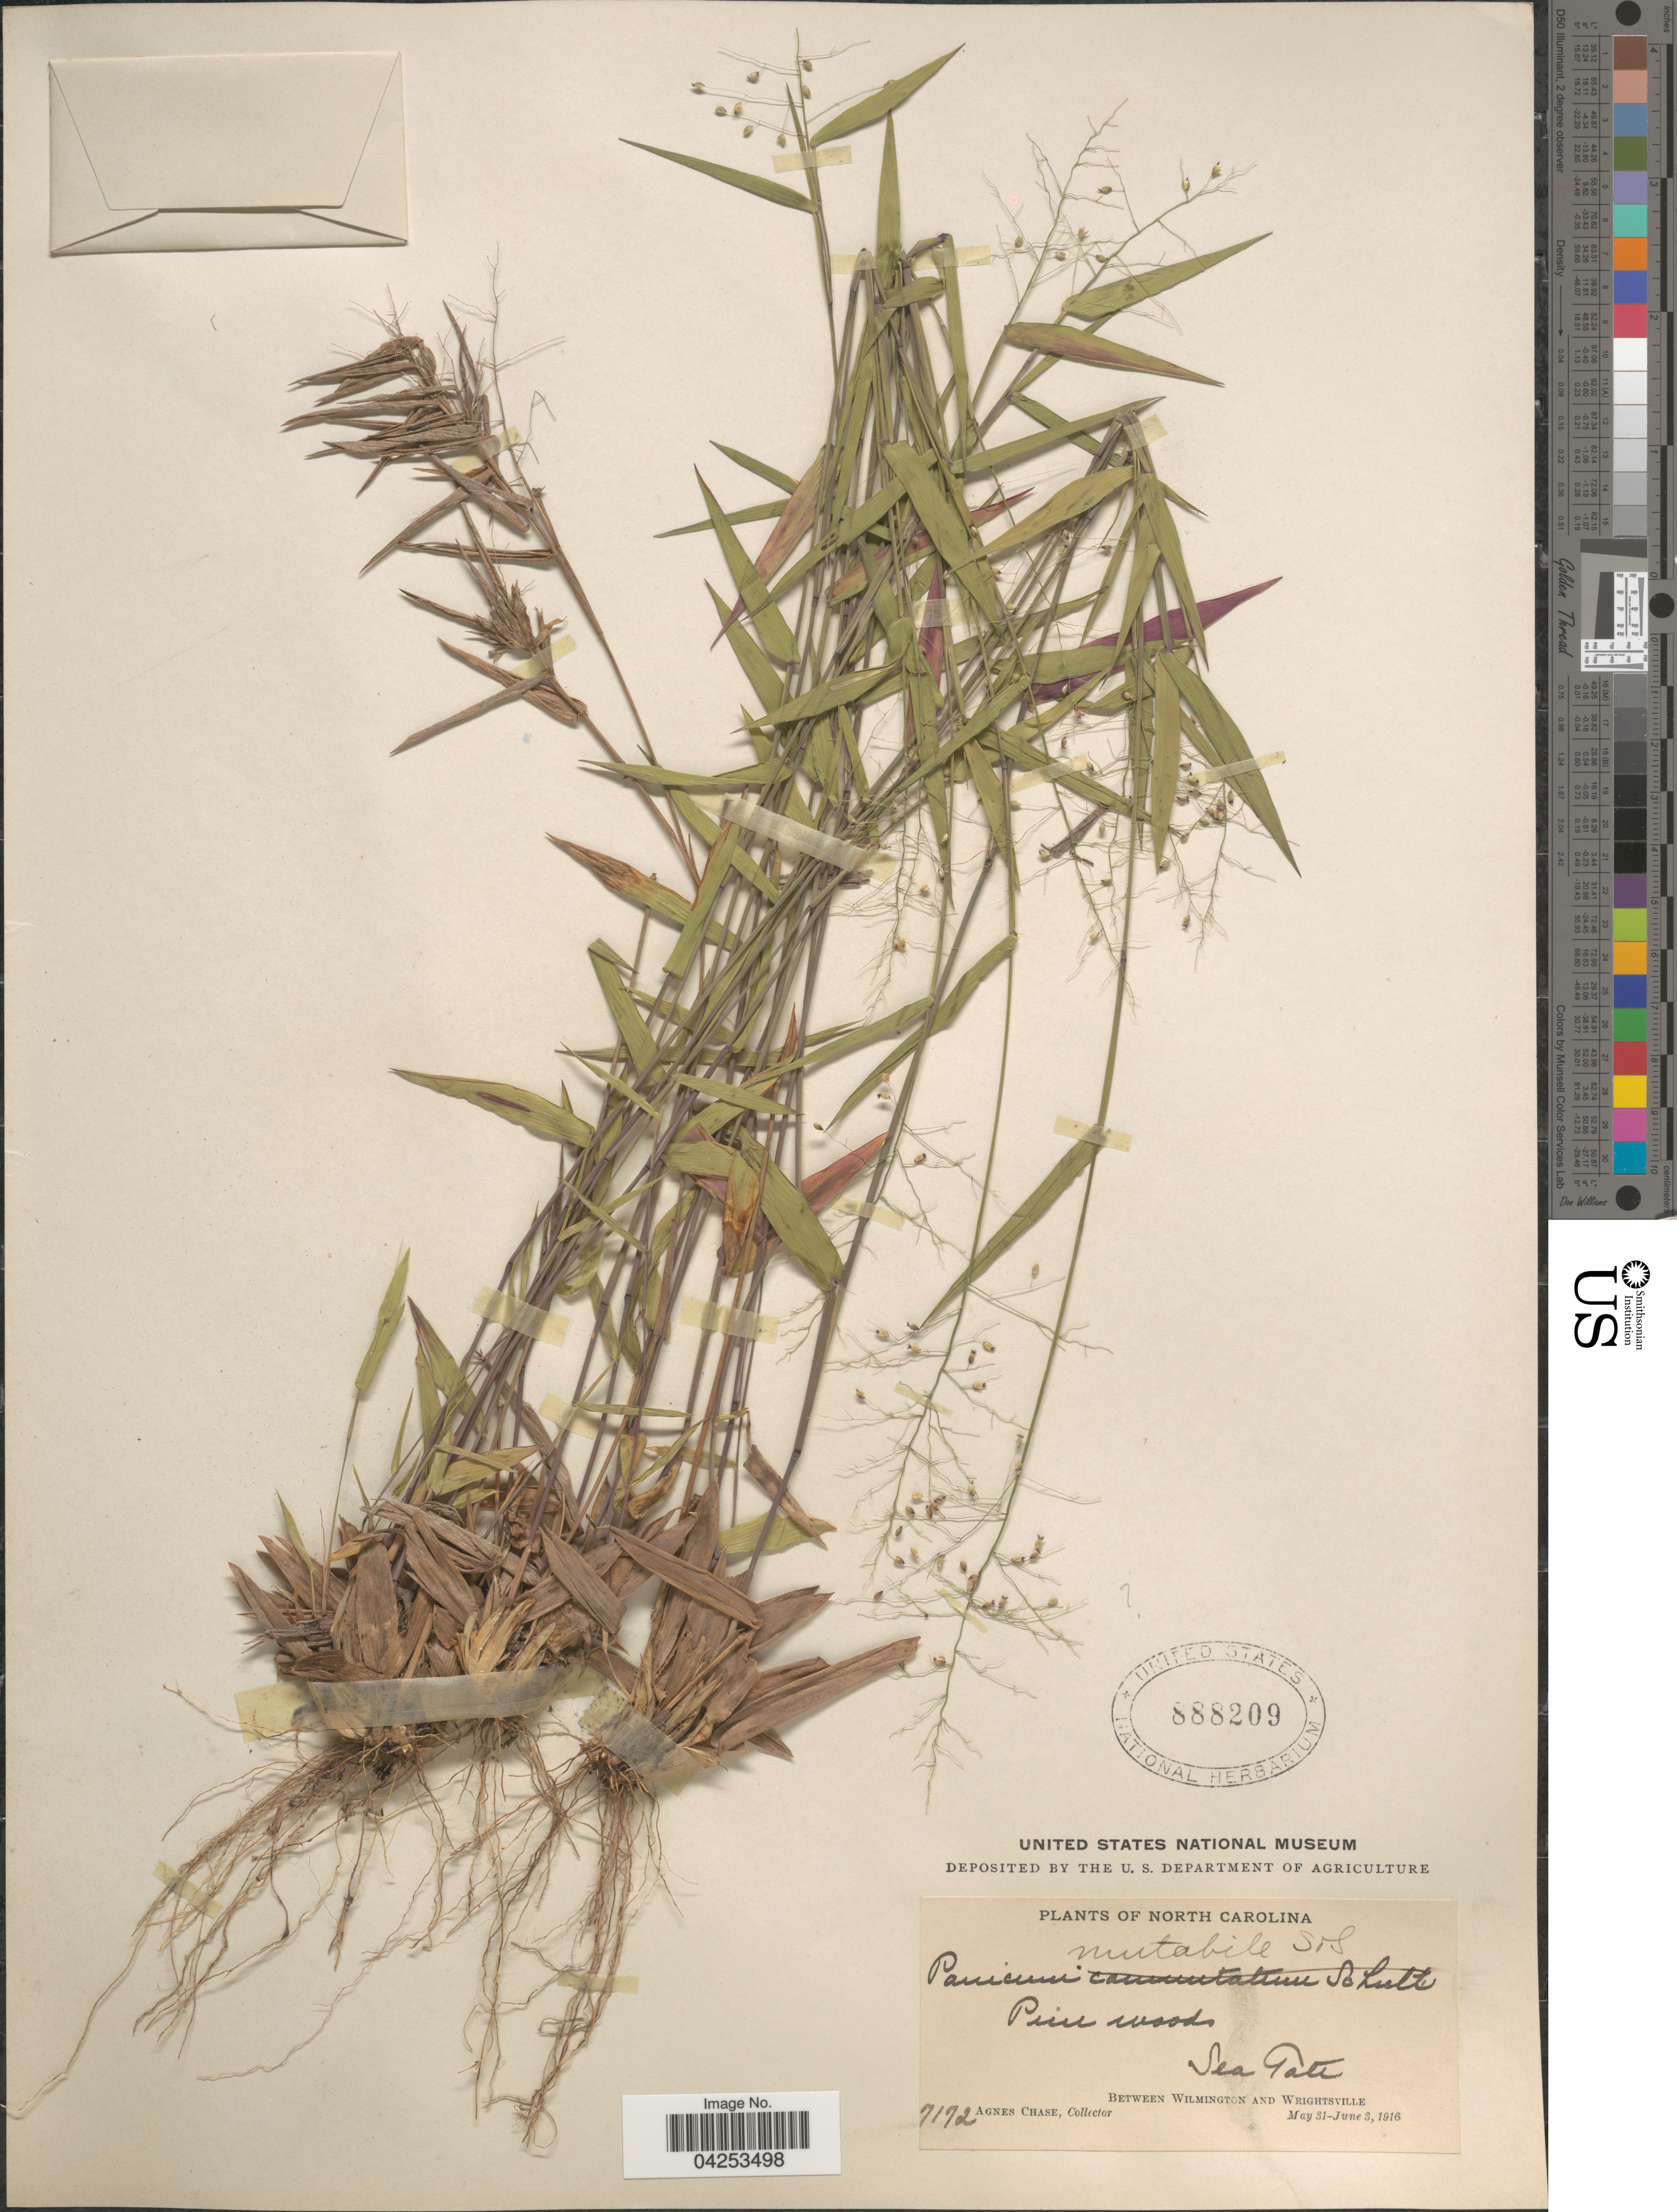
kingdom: Plantae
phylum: Tracheophyta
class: Liliopsida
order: Poales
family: Poaceae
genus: Dichanthelium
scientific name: Dichanthelium commutatum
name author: (Schult.) Gould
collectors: A. Chase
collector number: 7172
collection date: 1916-05-31/1916-06-03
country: United States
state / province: North Carolina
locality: Pine woods. Sea Gate. Between Wilmington and Wrightsville.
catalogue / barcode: US 888209